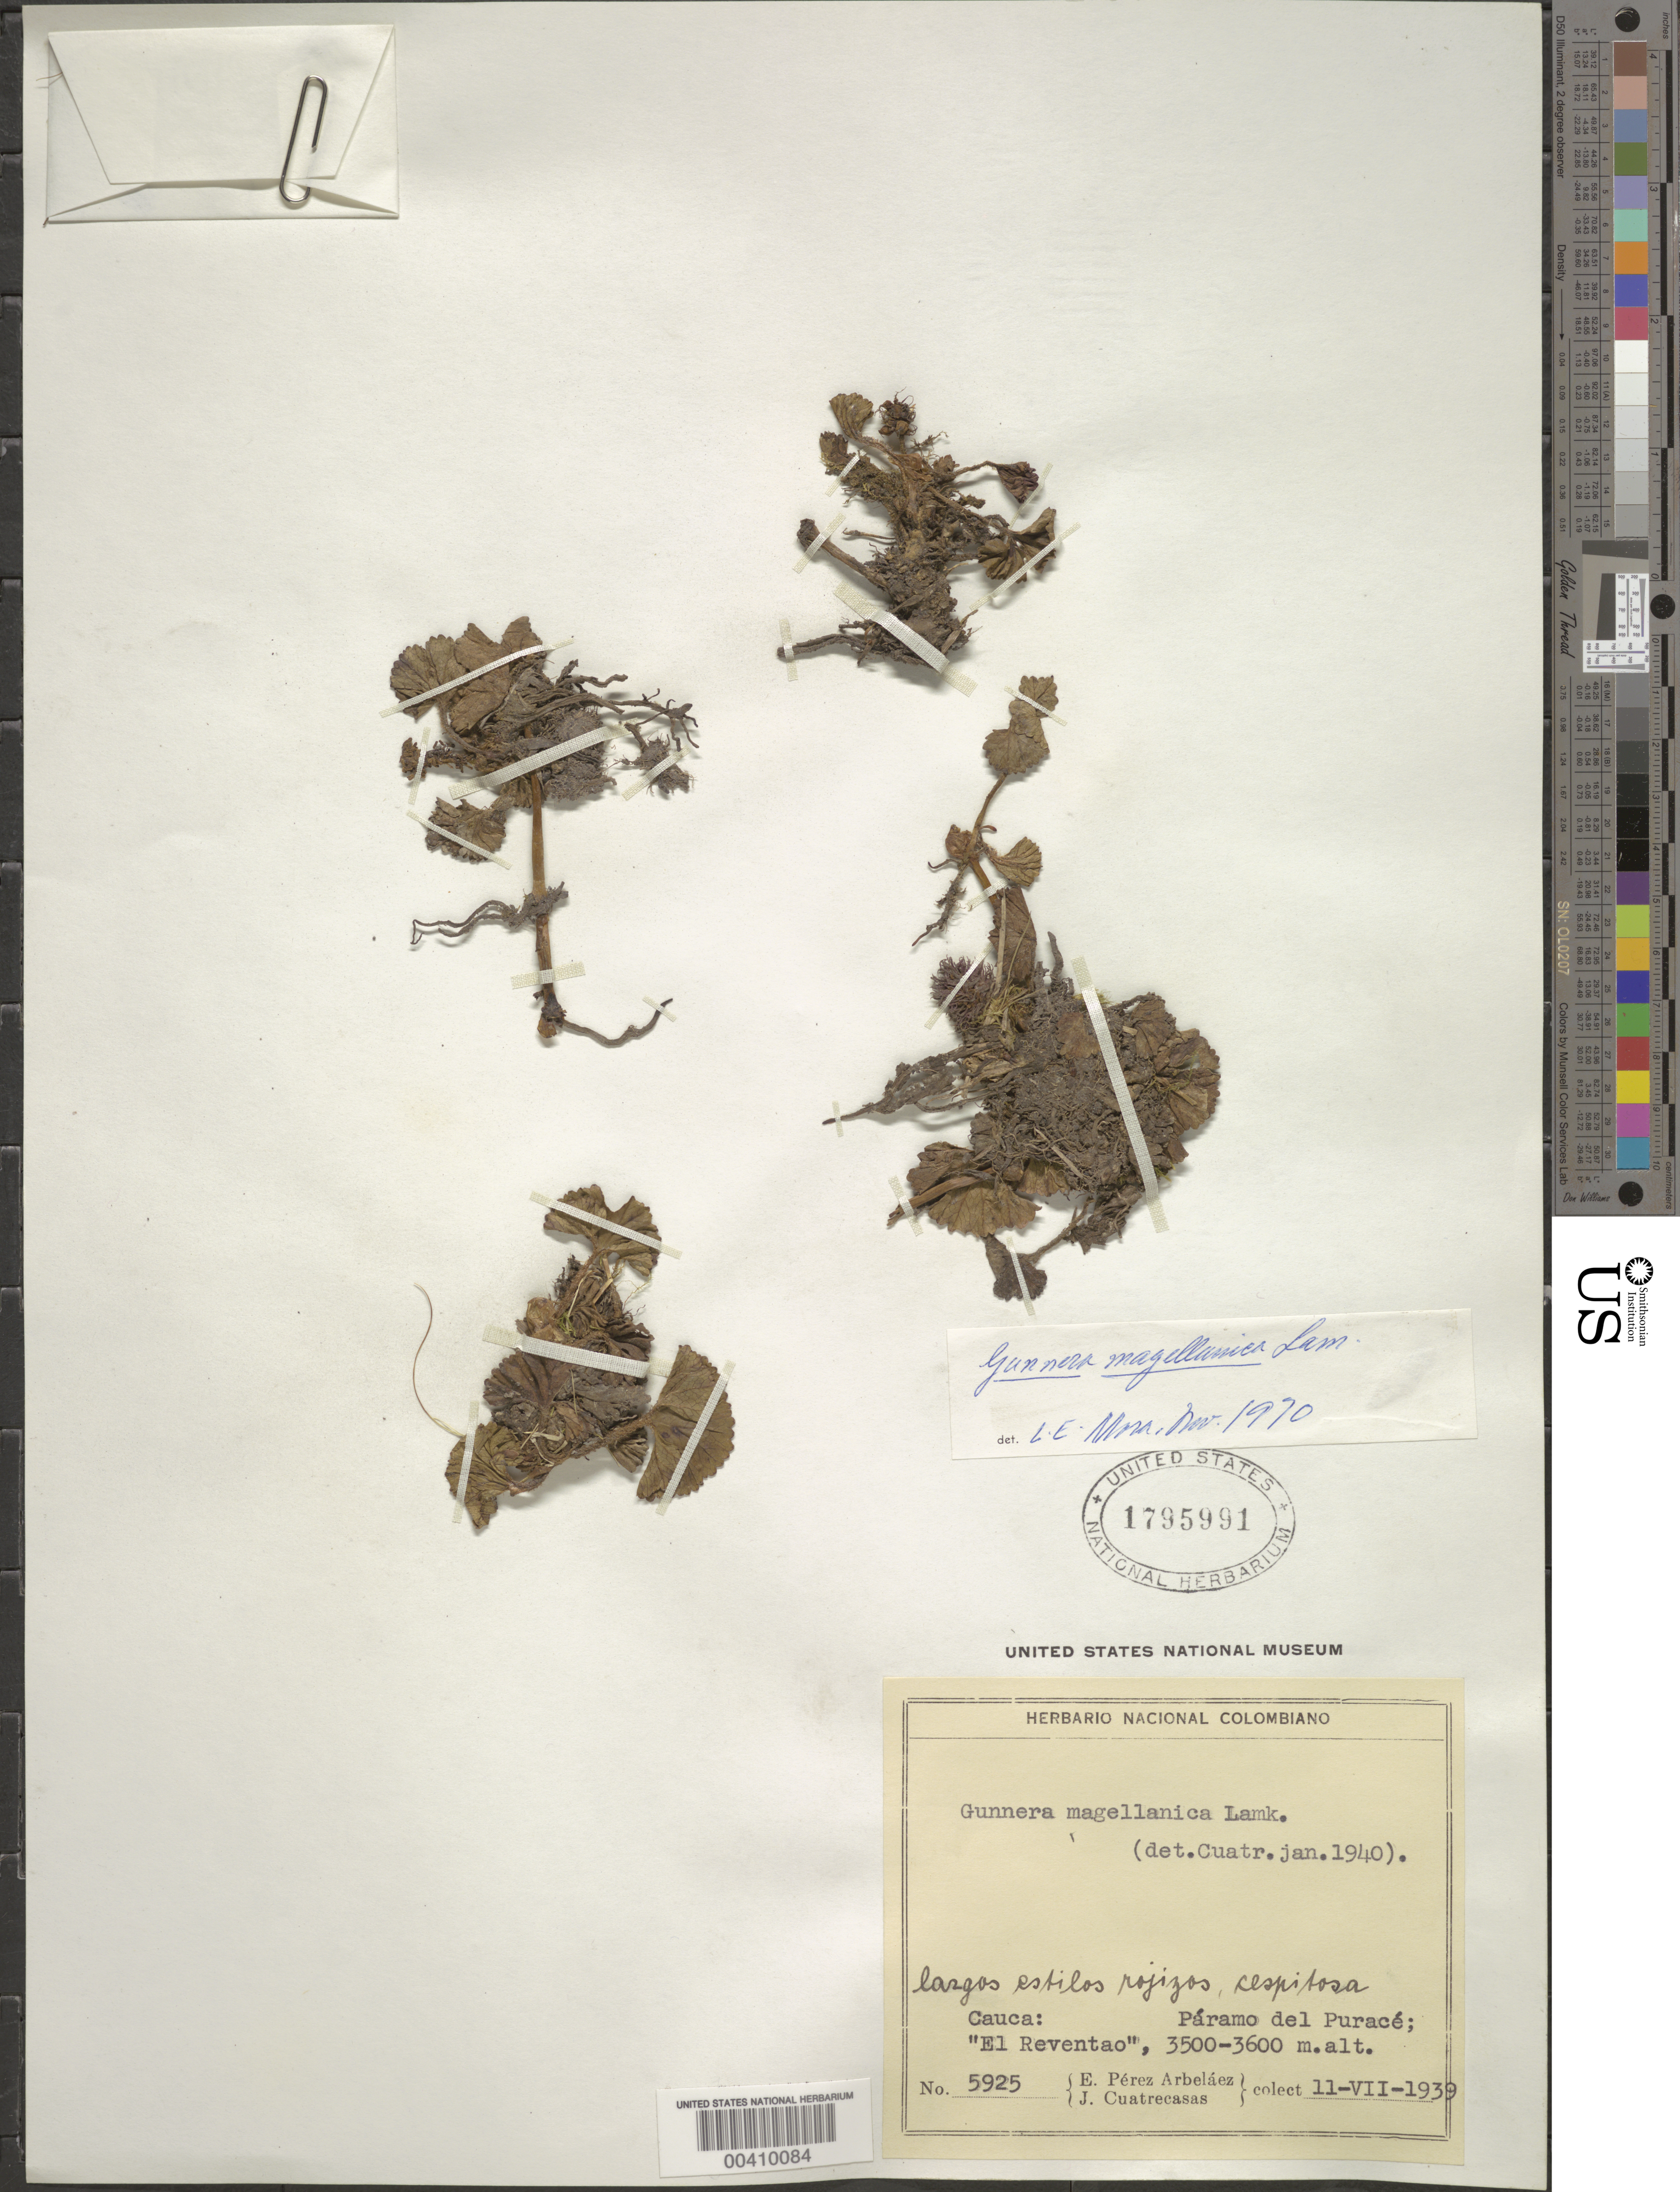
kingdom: Plantae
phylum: Tracheophyta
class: Magnoliopsida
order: Gunnerales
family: Gunneraceae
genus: Gunnera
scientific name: Gunnera magellanica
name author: Lam.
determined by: Mora-Osejo, L. E.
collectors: J. Cuatrecasas & E. Pérez Arbeláez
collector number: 5925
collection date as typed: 11 Jul 1939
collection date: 1939-07-11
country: Colombia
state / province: Cauca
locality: Páramo del Puracé; "El Reventao"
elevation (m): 3500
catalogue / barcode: US 1795991